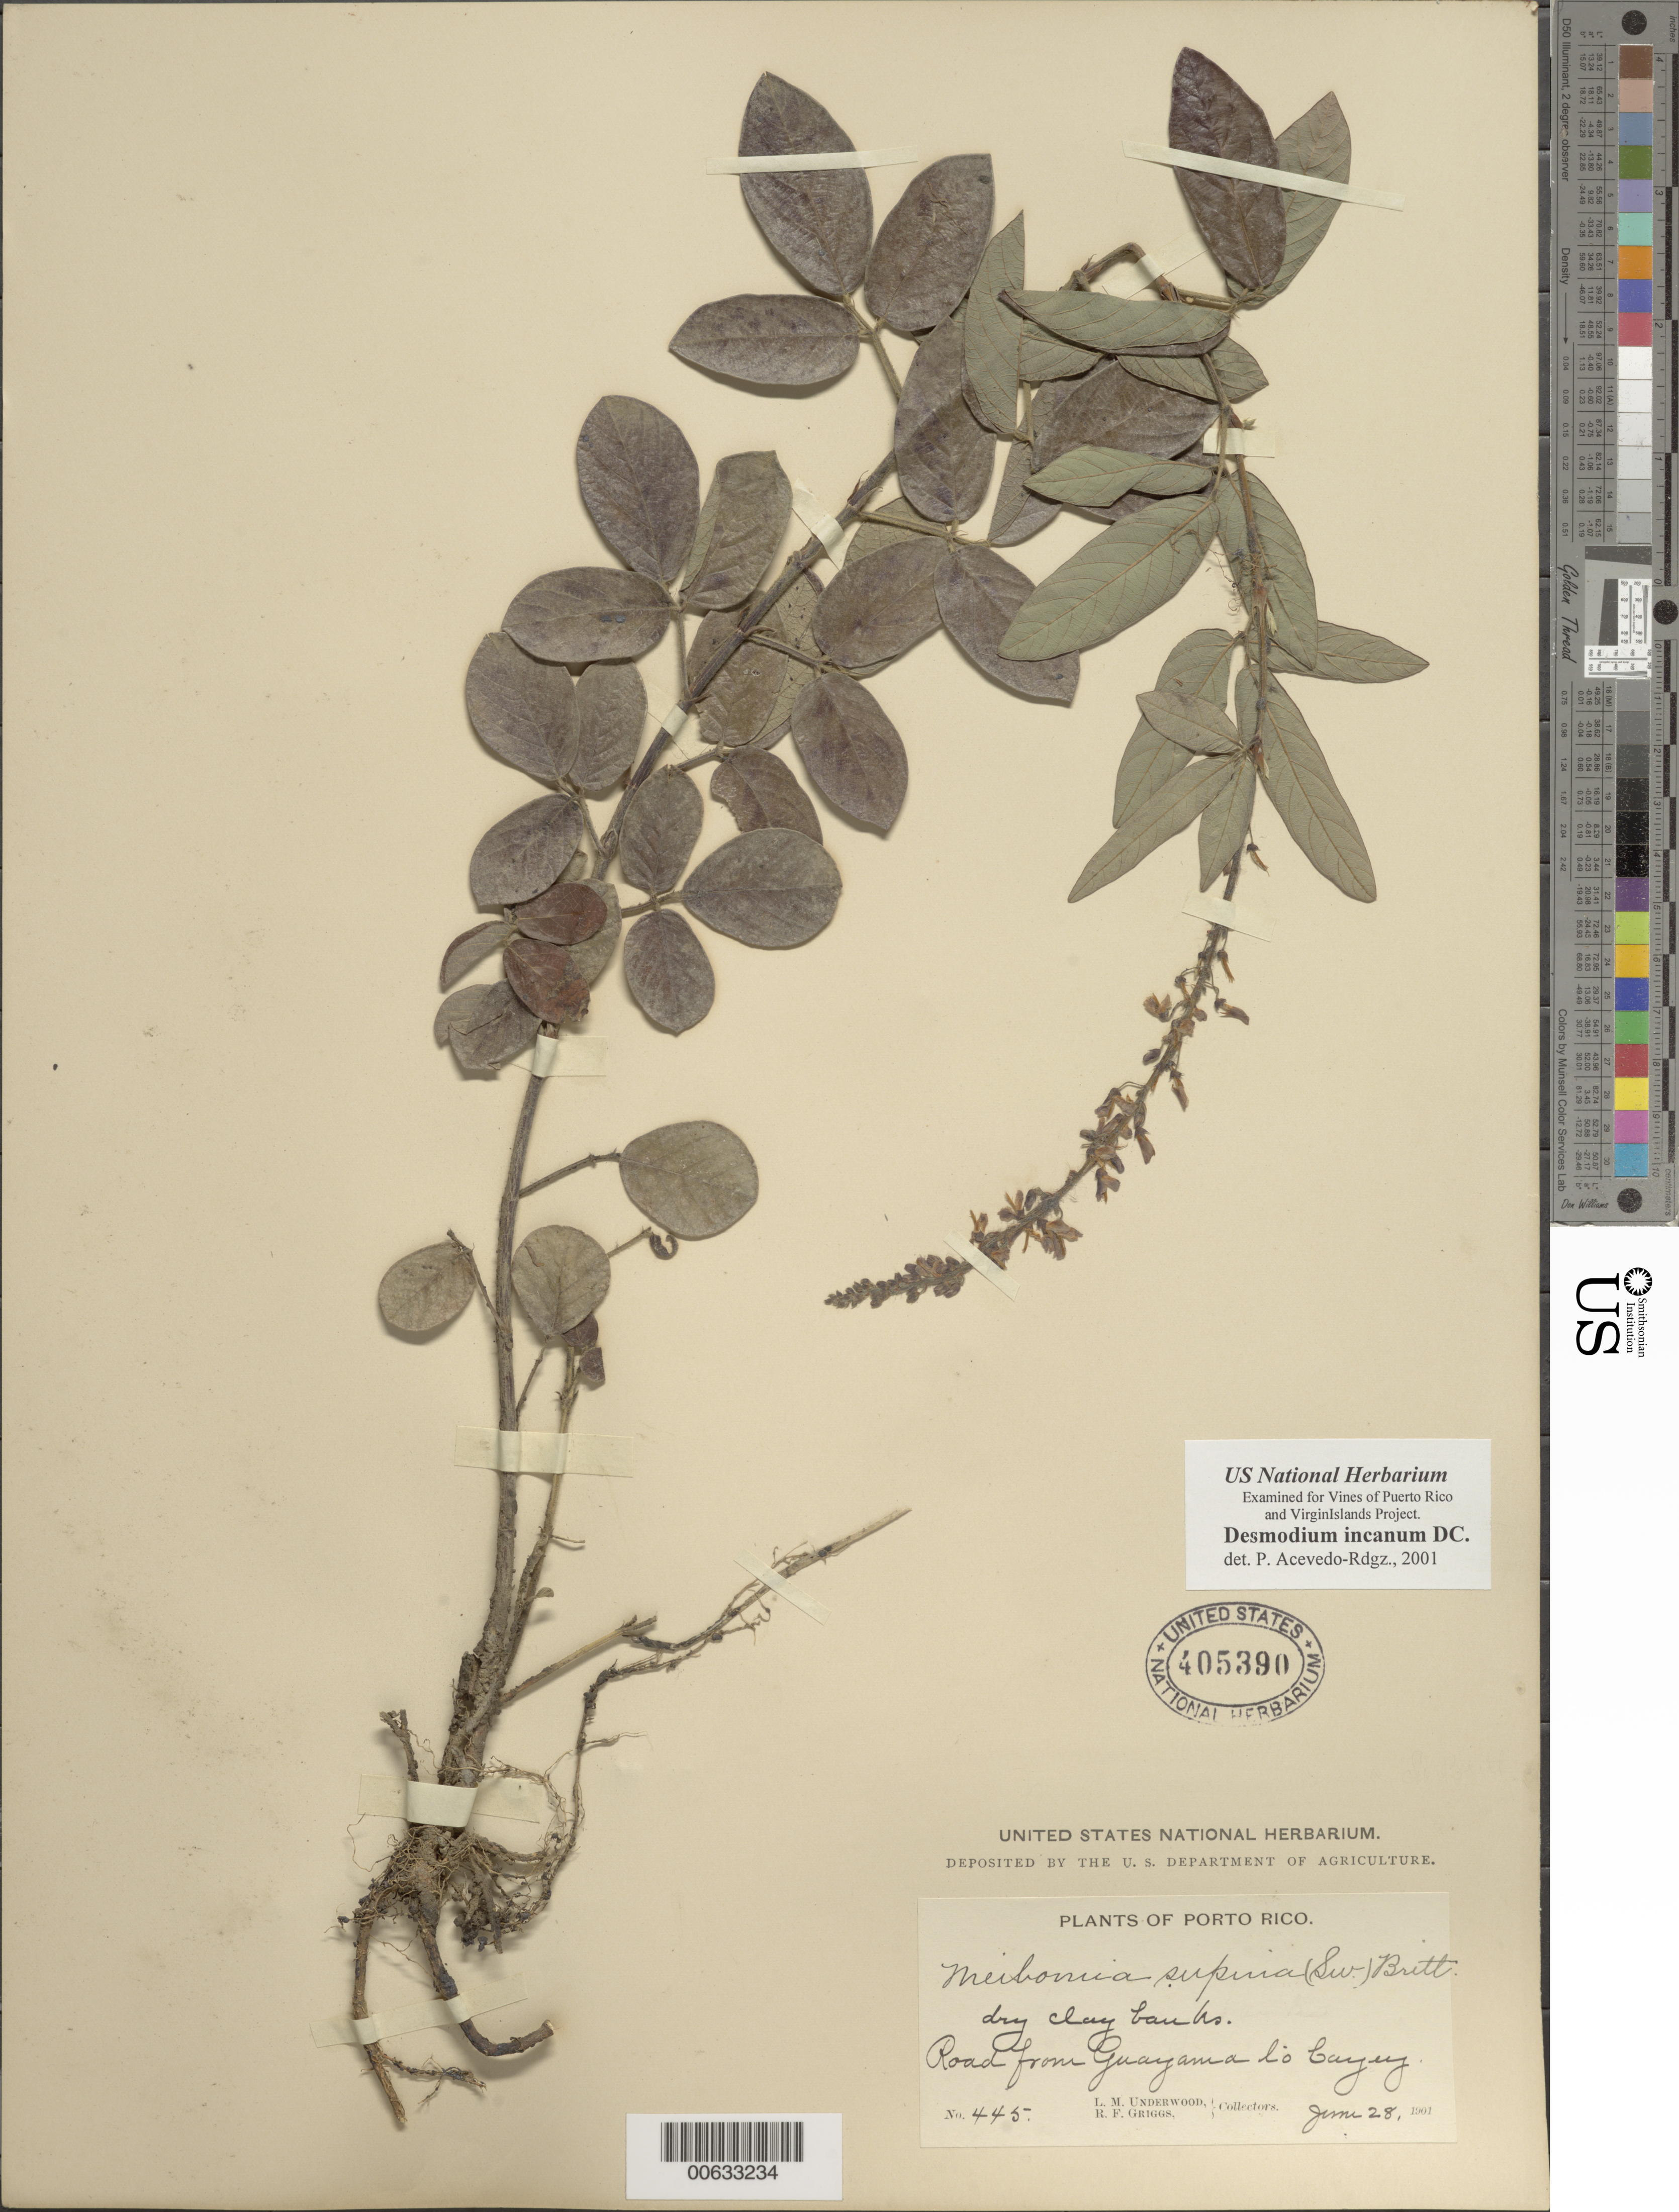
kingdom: Plantae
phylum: Tracheophyta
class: Magnoliopsida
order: Fabales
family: Fabaceae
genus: Desmodium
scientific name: Desmodium incanum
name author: (Sw.) DC.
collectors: L. M. Underwood & R. F. Griggs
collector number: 445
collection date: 1901-06-28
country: Puerto Rico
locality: Porto Rico, Road from Guayama to Cayey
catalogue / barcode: US 405390